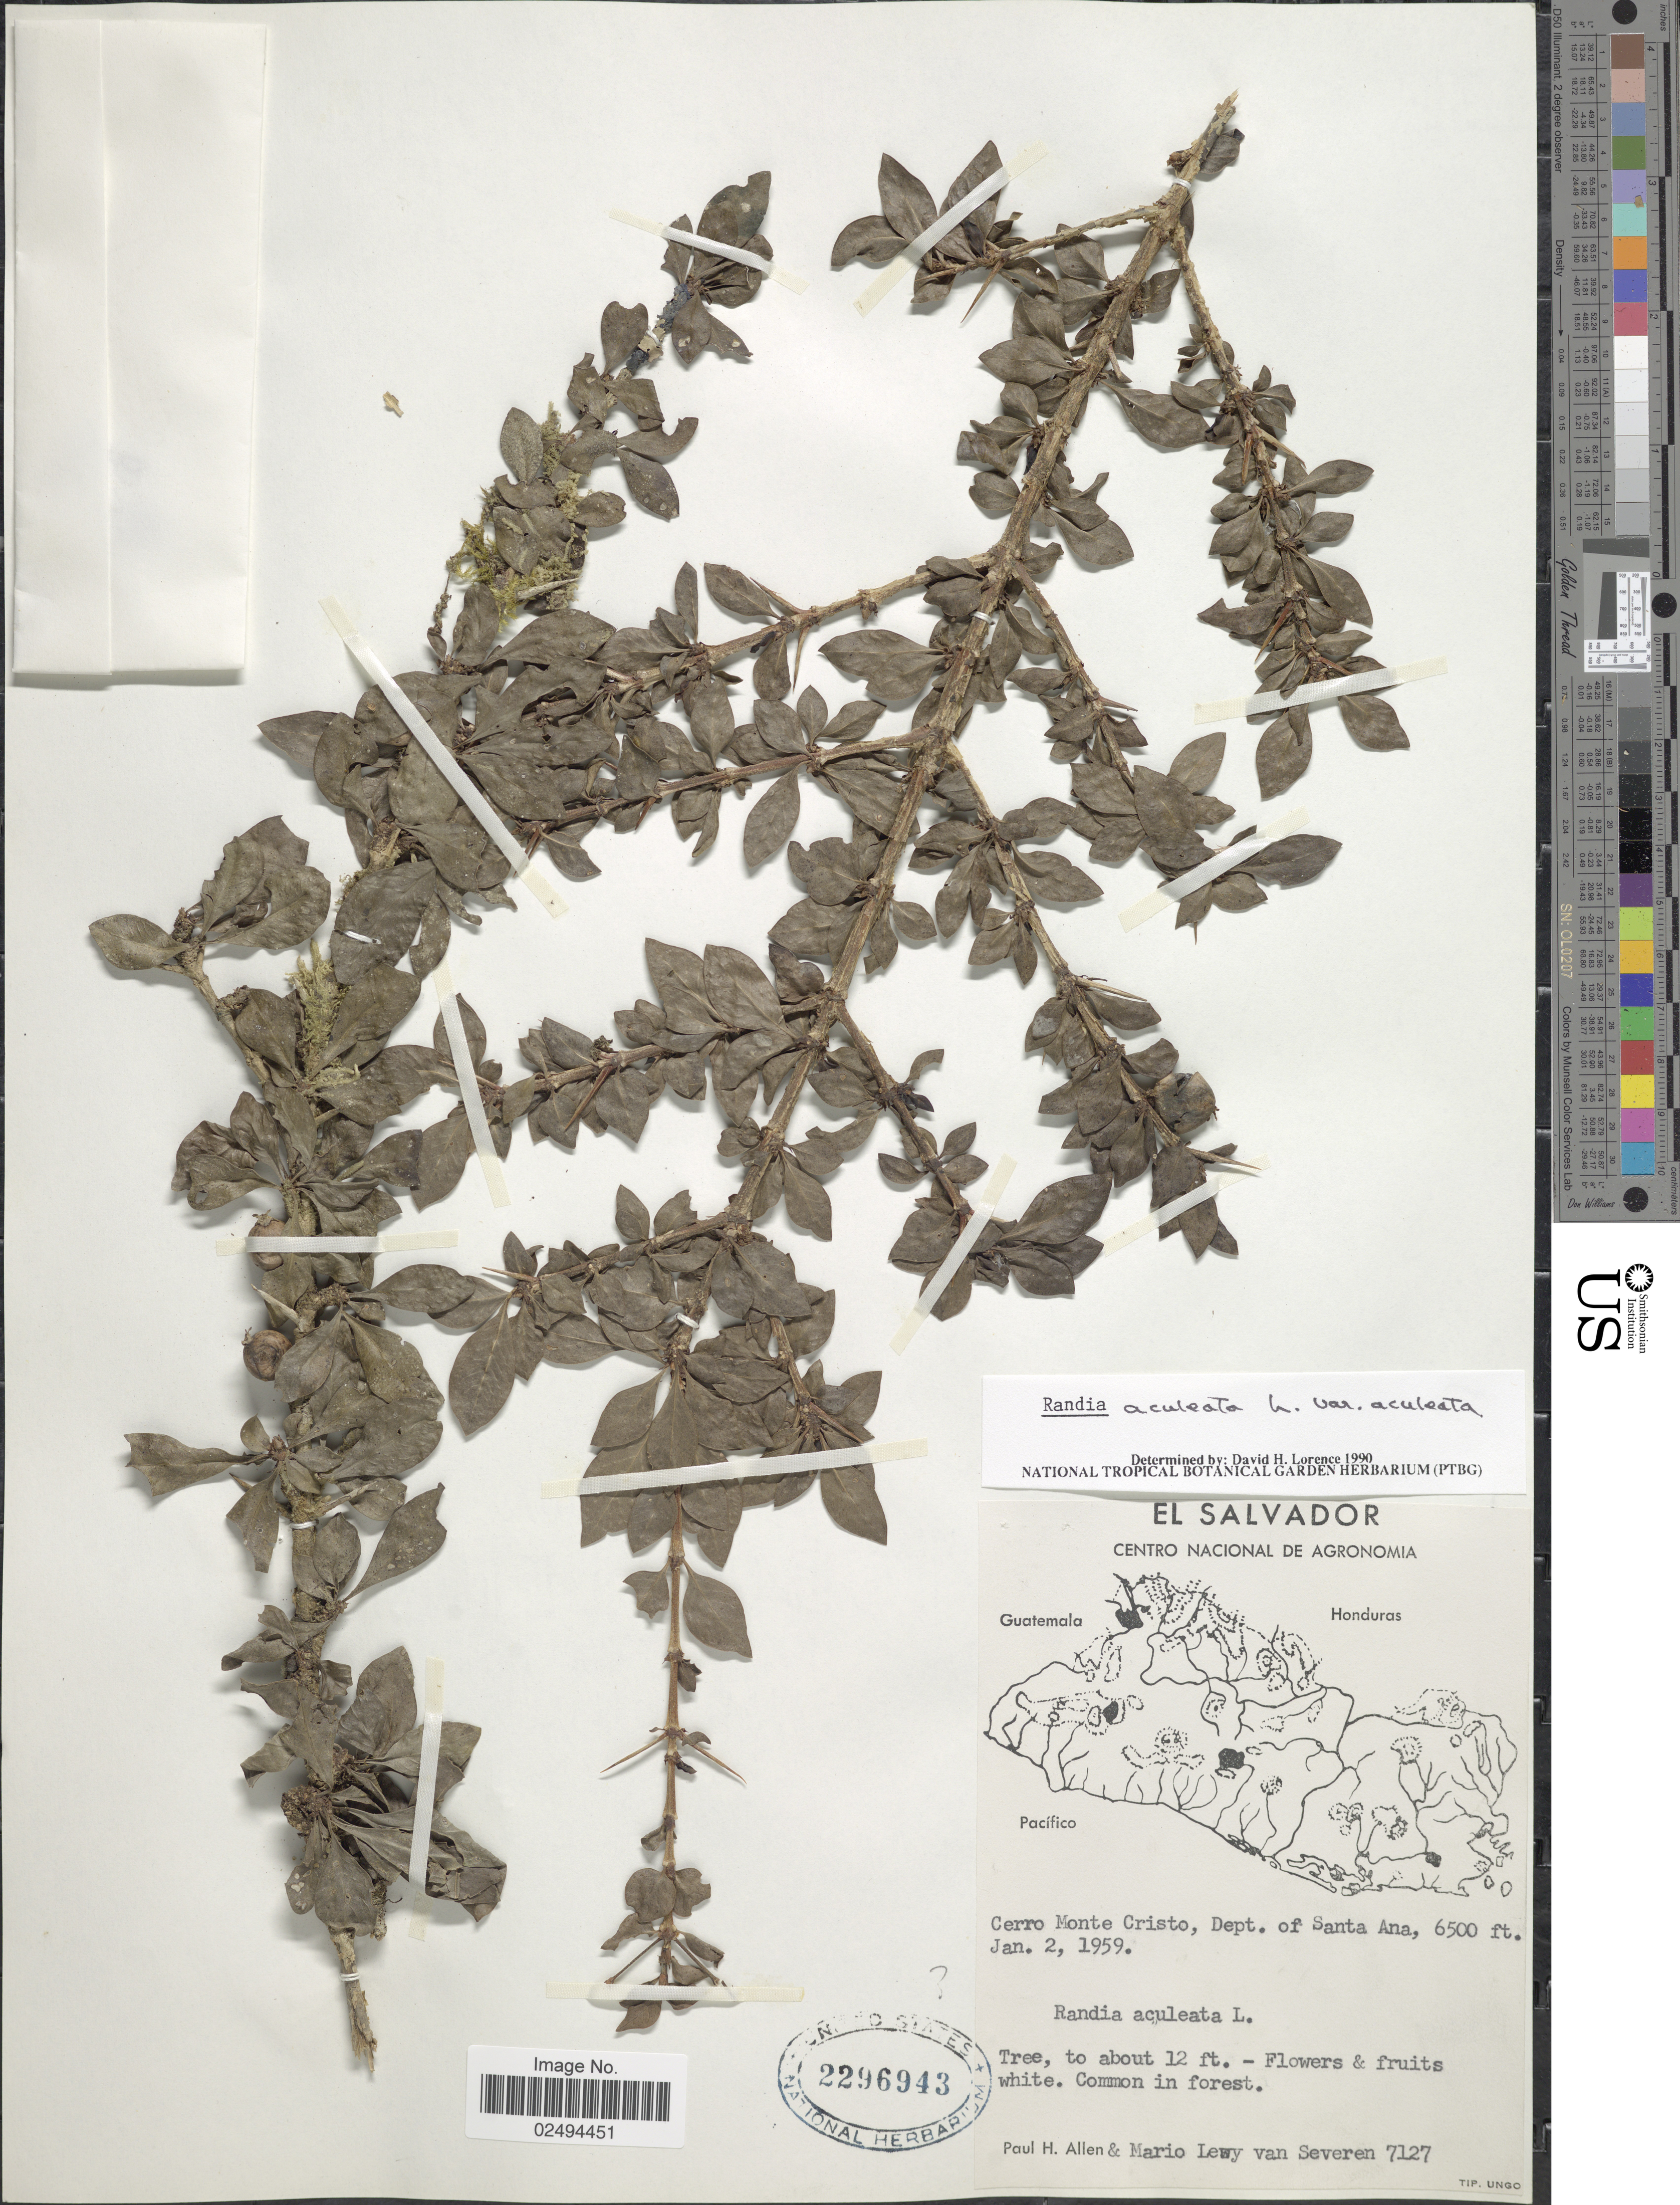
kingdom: Plantae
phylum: Tracheophyta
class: Magnoliopsida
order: Gentianales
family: Rubiaceae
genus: Randia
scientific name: Randia aculeata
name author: L.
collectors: P. H. Allen & M. Van Severen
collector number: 7127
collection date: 1959-01-02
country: El Salvador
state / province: Santa Ana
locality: Cerro Monte Cristo, Dept. of Santa Ana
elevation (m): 1981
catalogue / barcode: US 2296943